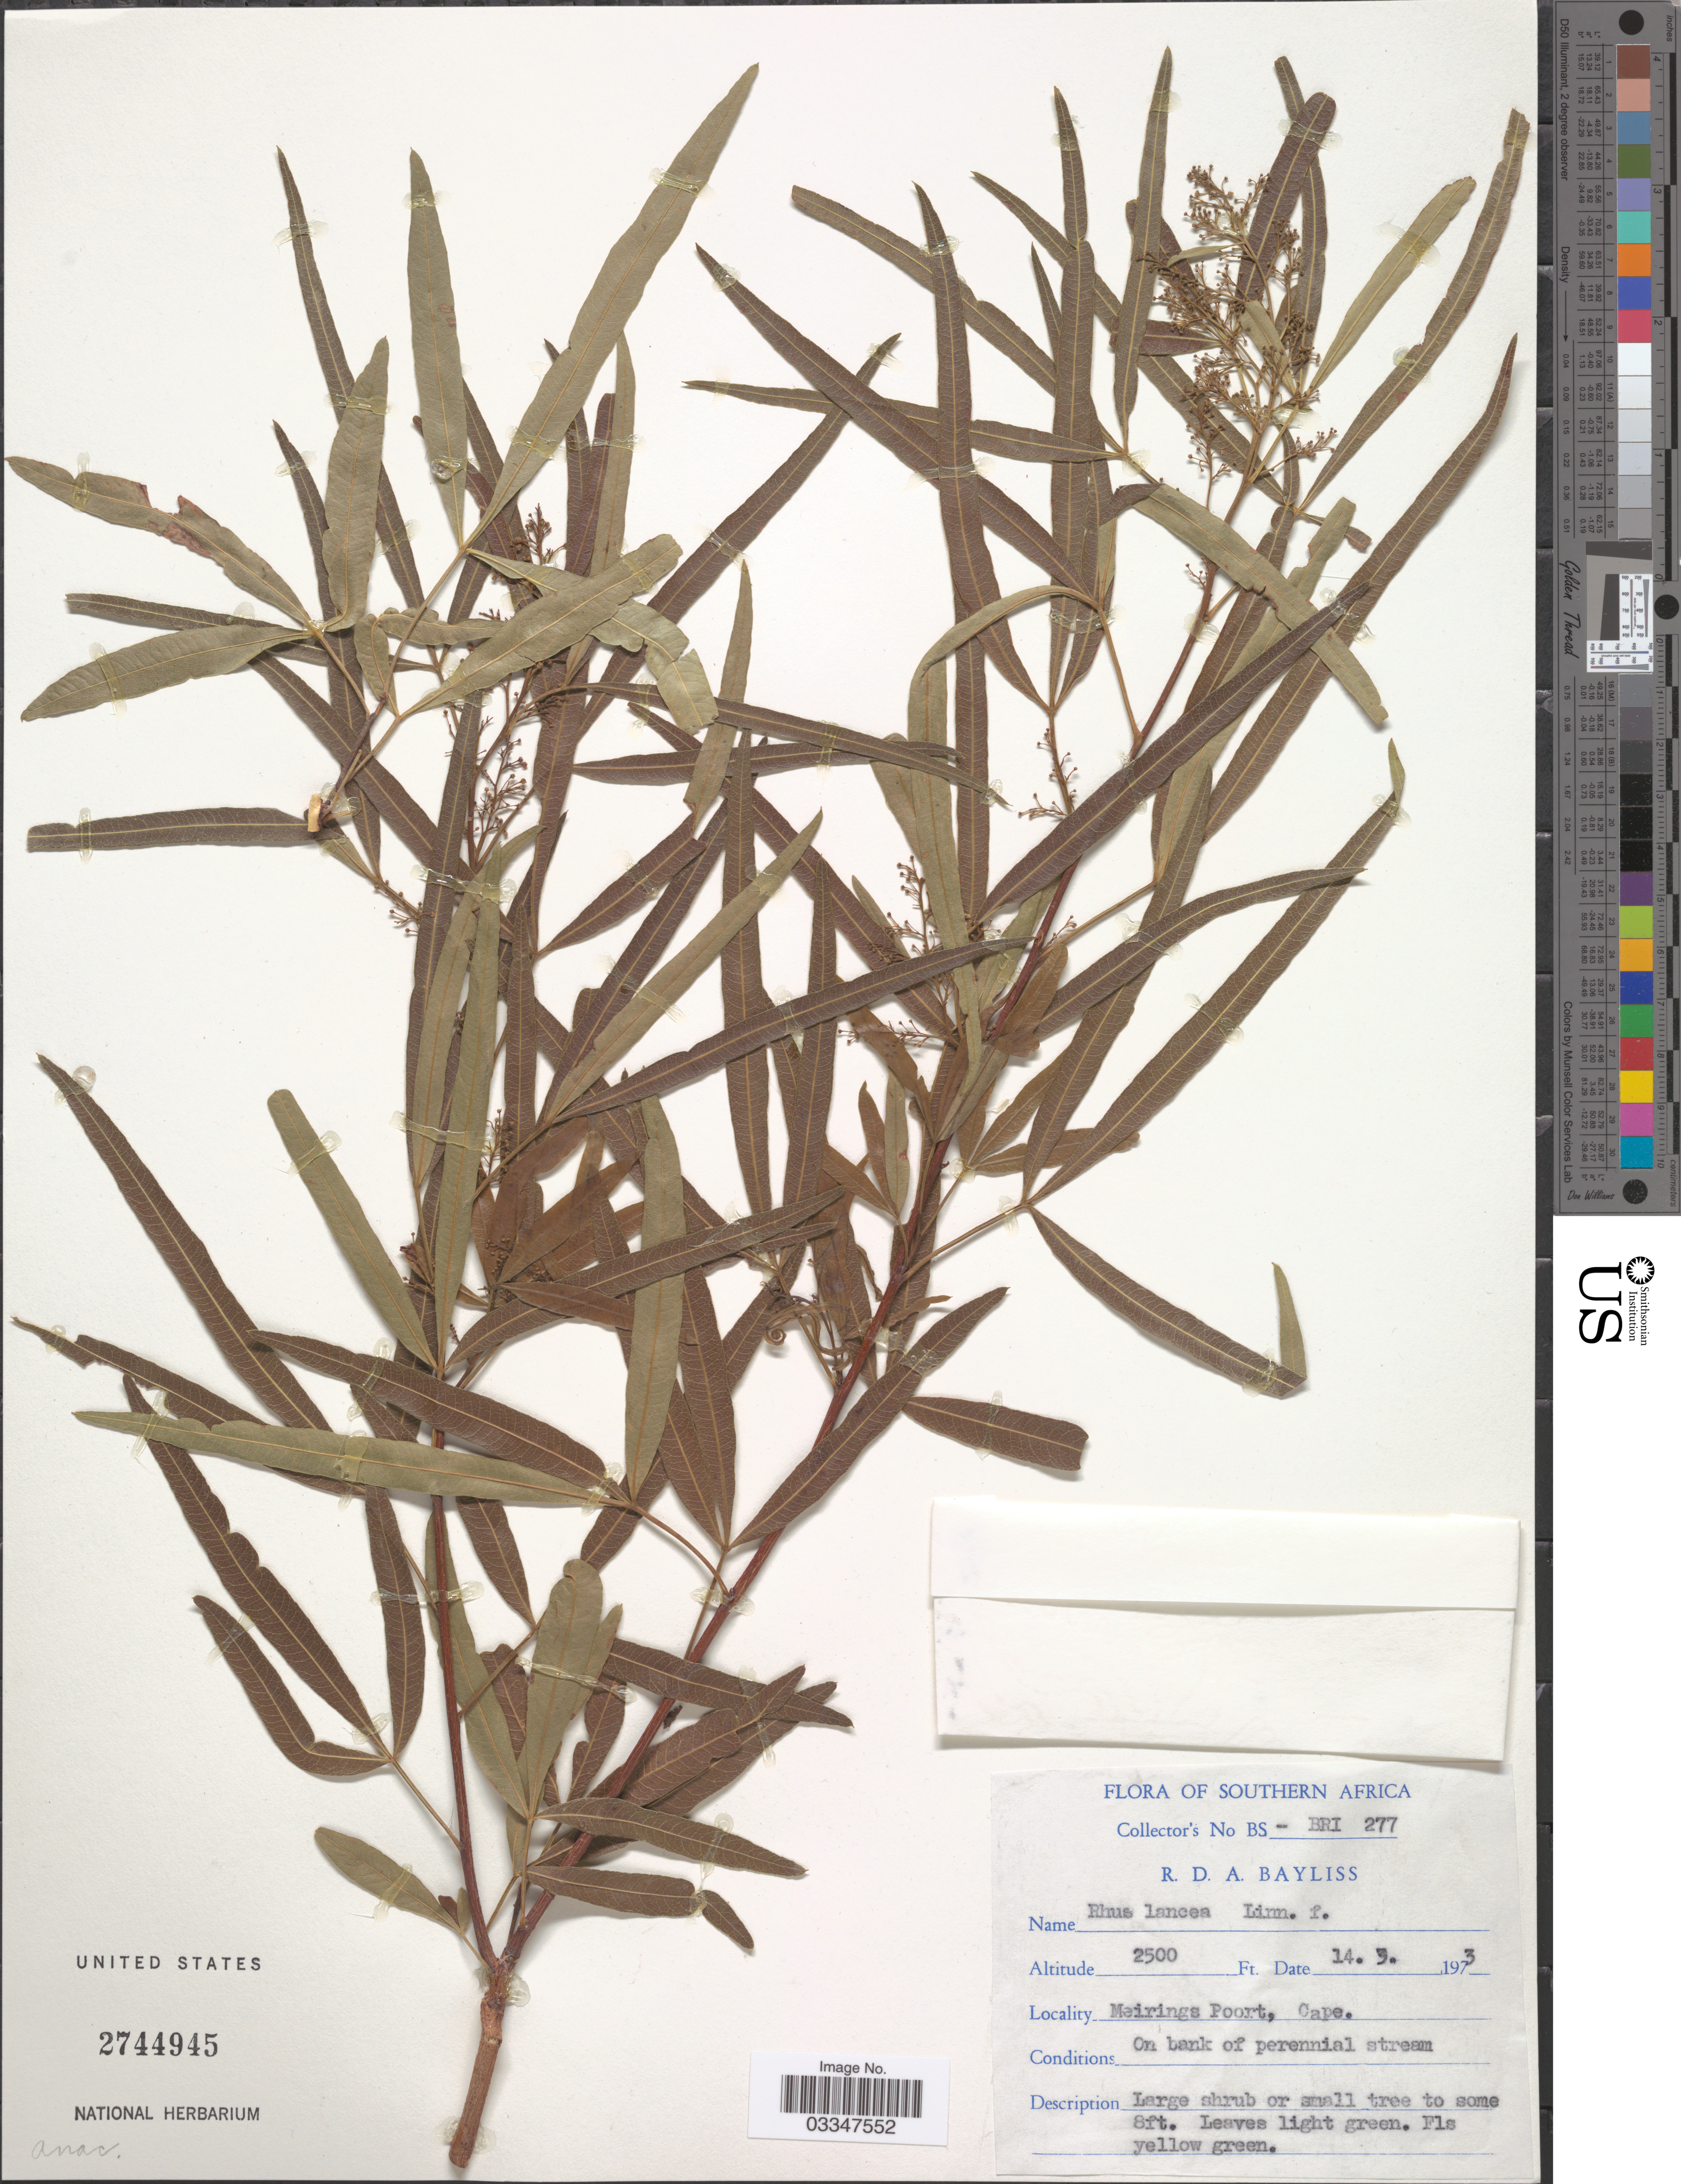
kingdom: Plantae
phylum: Tracheophyta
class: Magnoliopsida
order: Sapindales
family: Anacardiaceae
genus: Rhus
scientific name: Rhus lancea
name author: L. f.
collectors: R. Bayliss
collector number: BS-BRI 277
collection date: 1973-03-14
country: South Africa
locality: Southern Africa. Marings Poort, Cape.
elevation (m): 762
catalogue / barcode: US 2744945